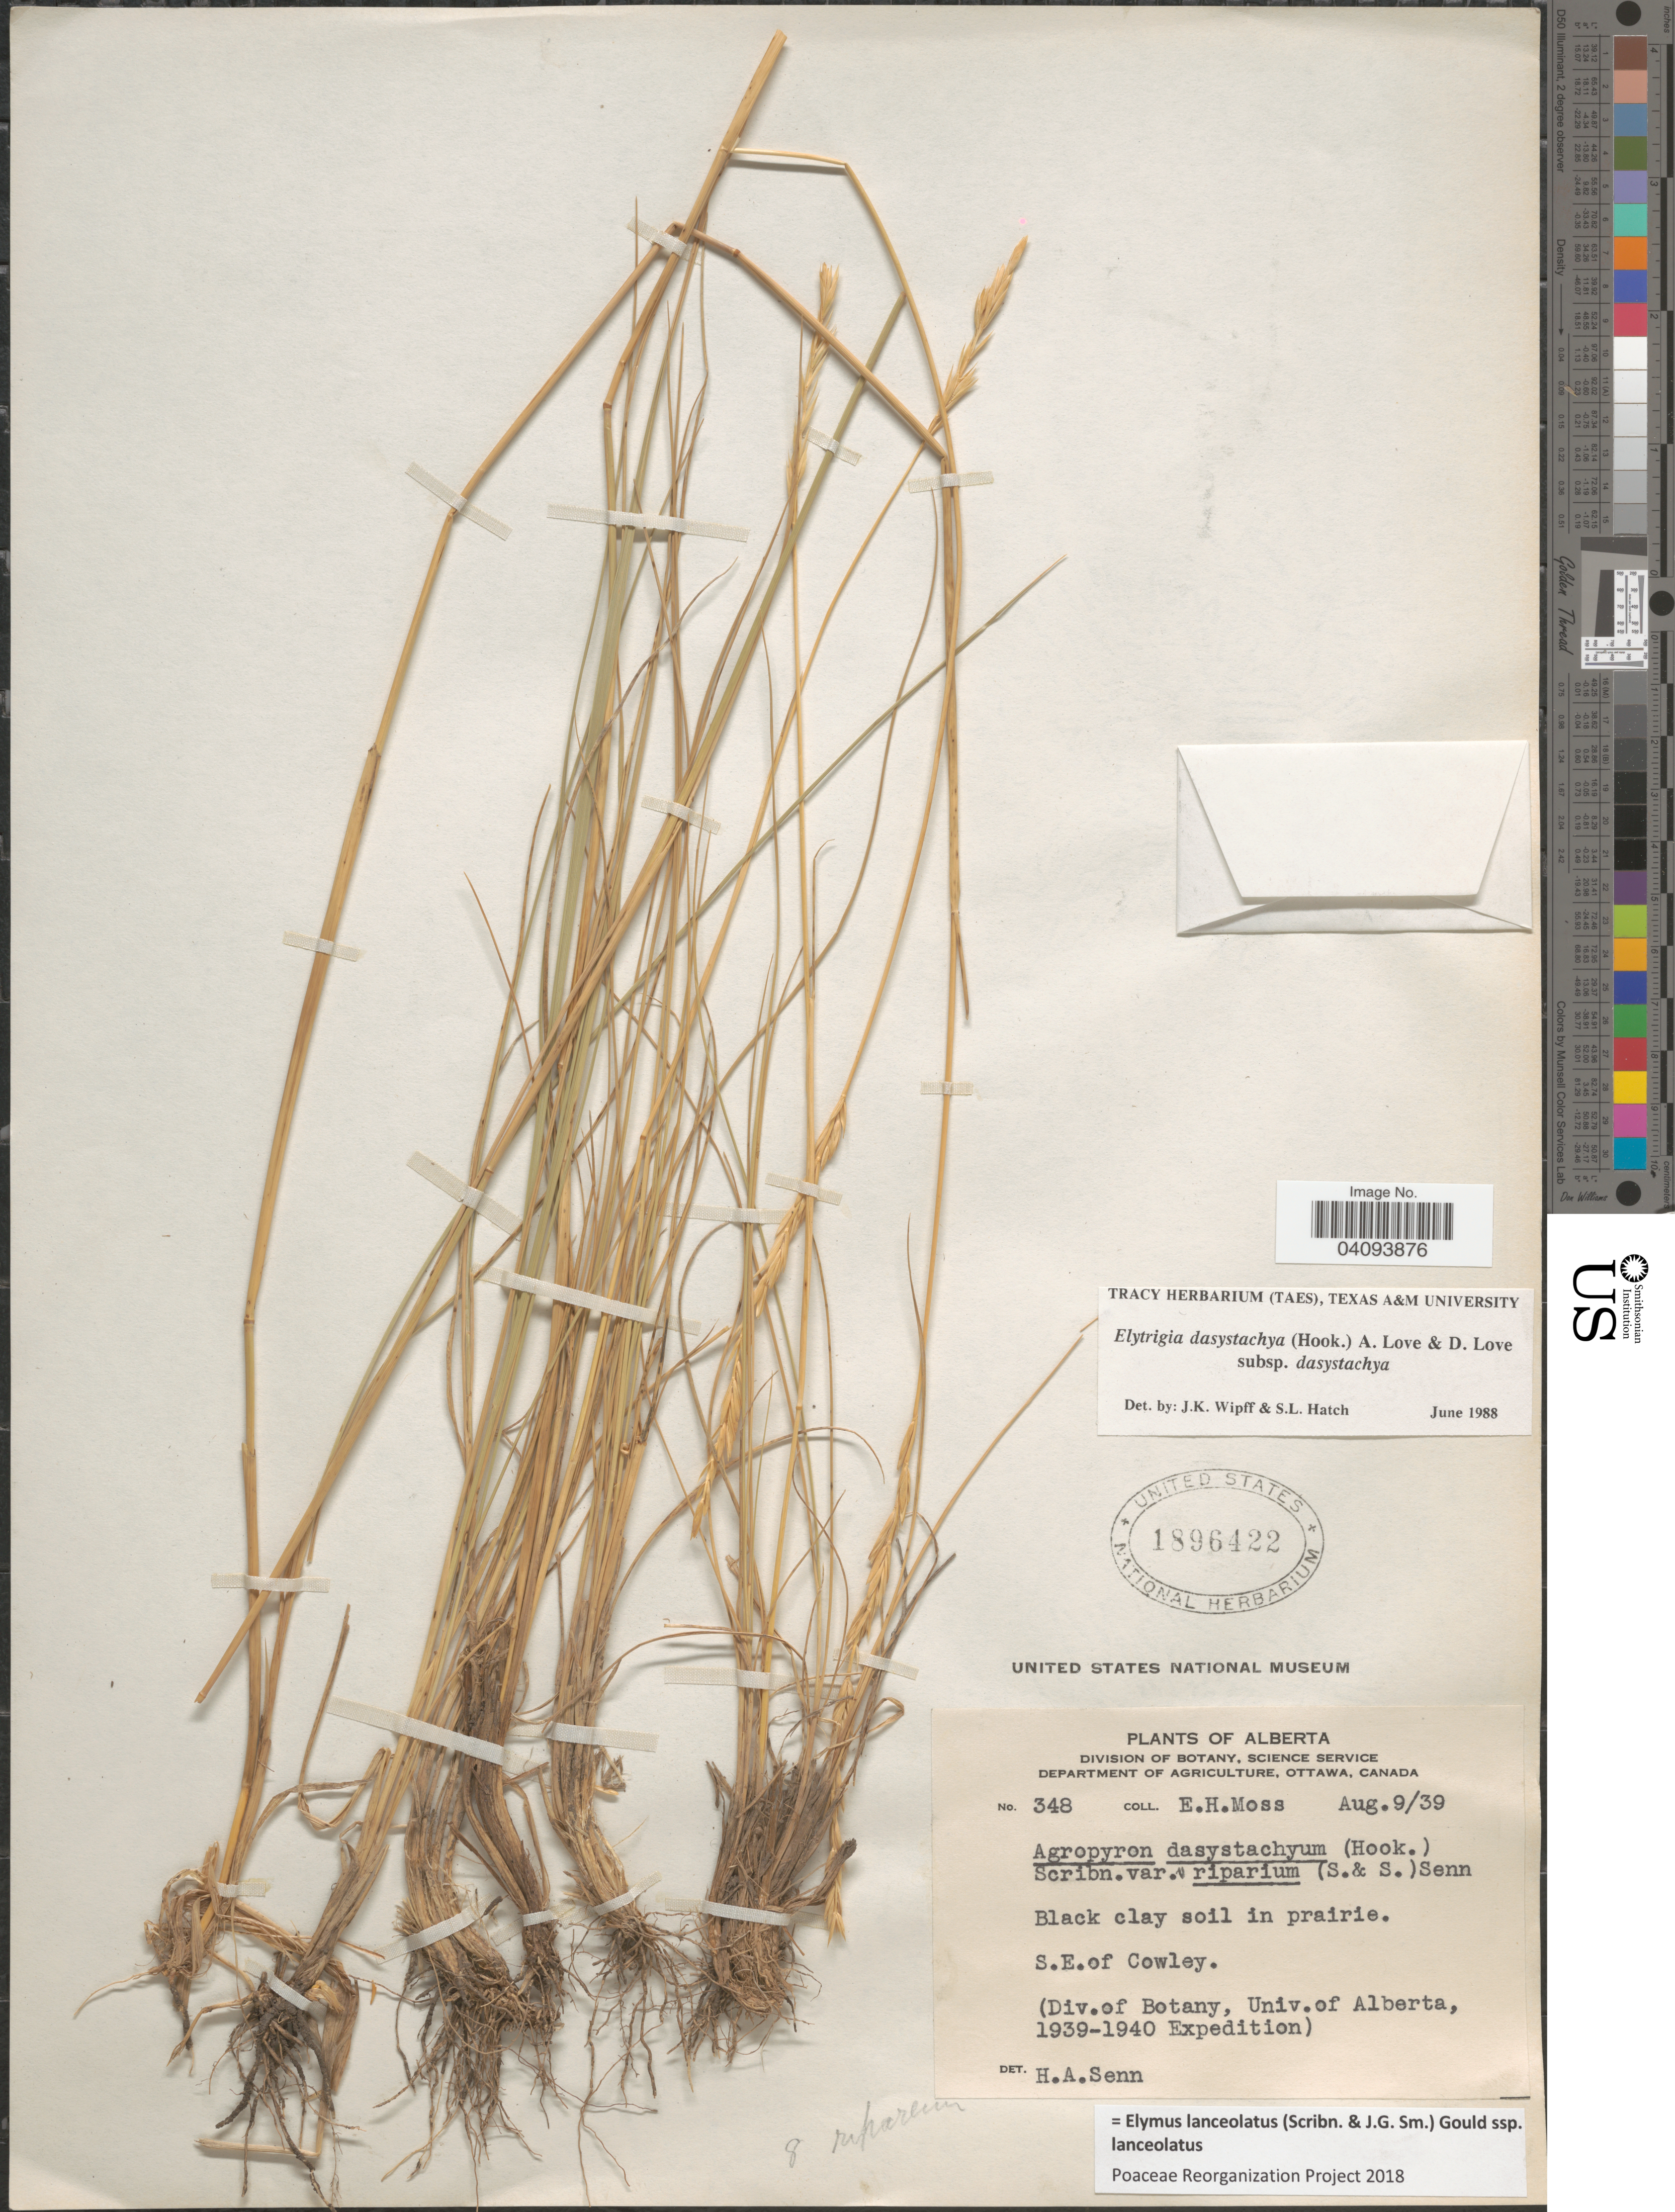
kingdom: Plantae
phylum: Tracheophyta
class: Liliopsida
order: Poales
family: Poaceae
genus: Elymus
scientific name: Elymus lanceolatus subsp. lanceolatus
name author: (Scribn. & J.G. Sm.) Gould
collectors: E. Moss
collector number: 348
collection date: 1939-08-09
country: Canada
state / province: Alberta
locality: S.E. of Cowley. (Div. of Botany, Univ. of Alberta, 1939-1940 Expedition).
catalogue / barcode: US 1896422